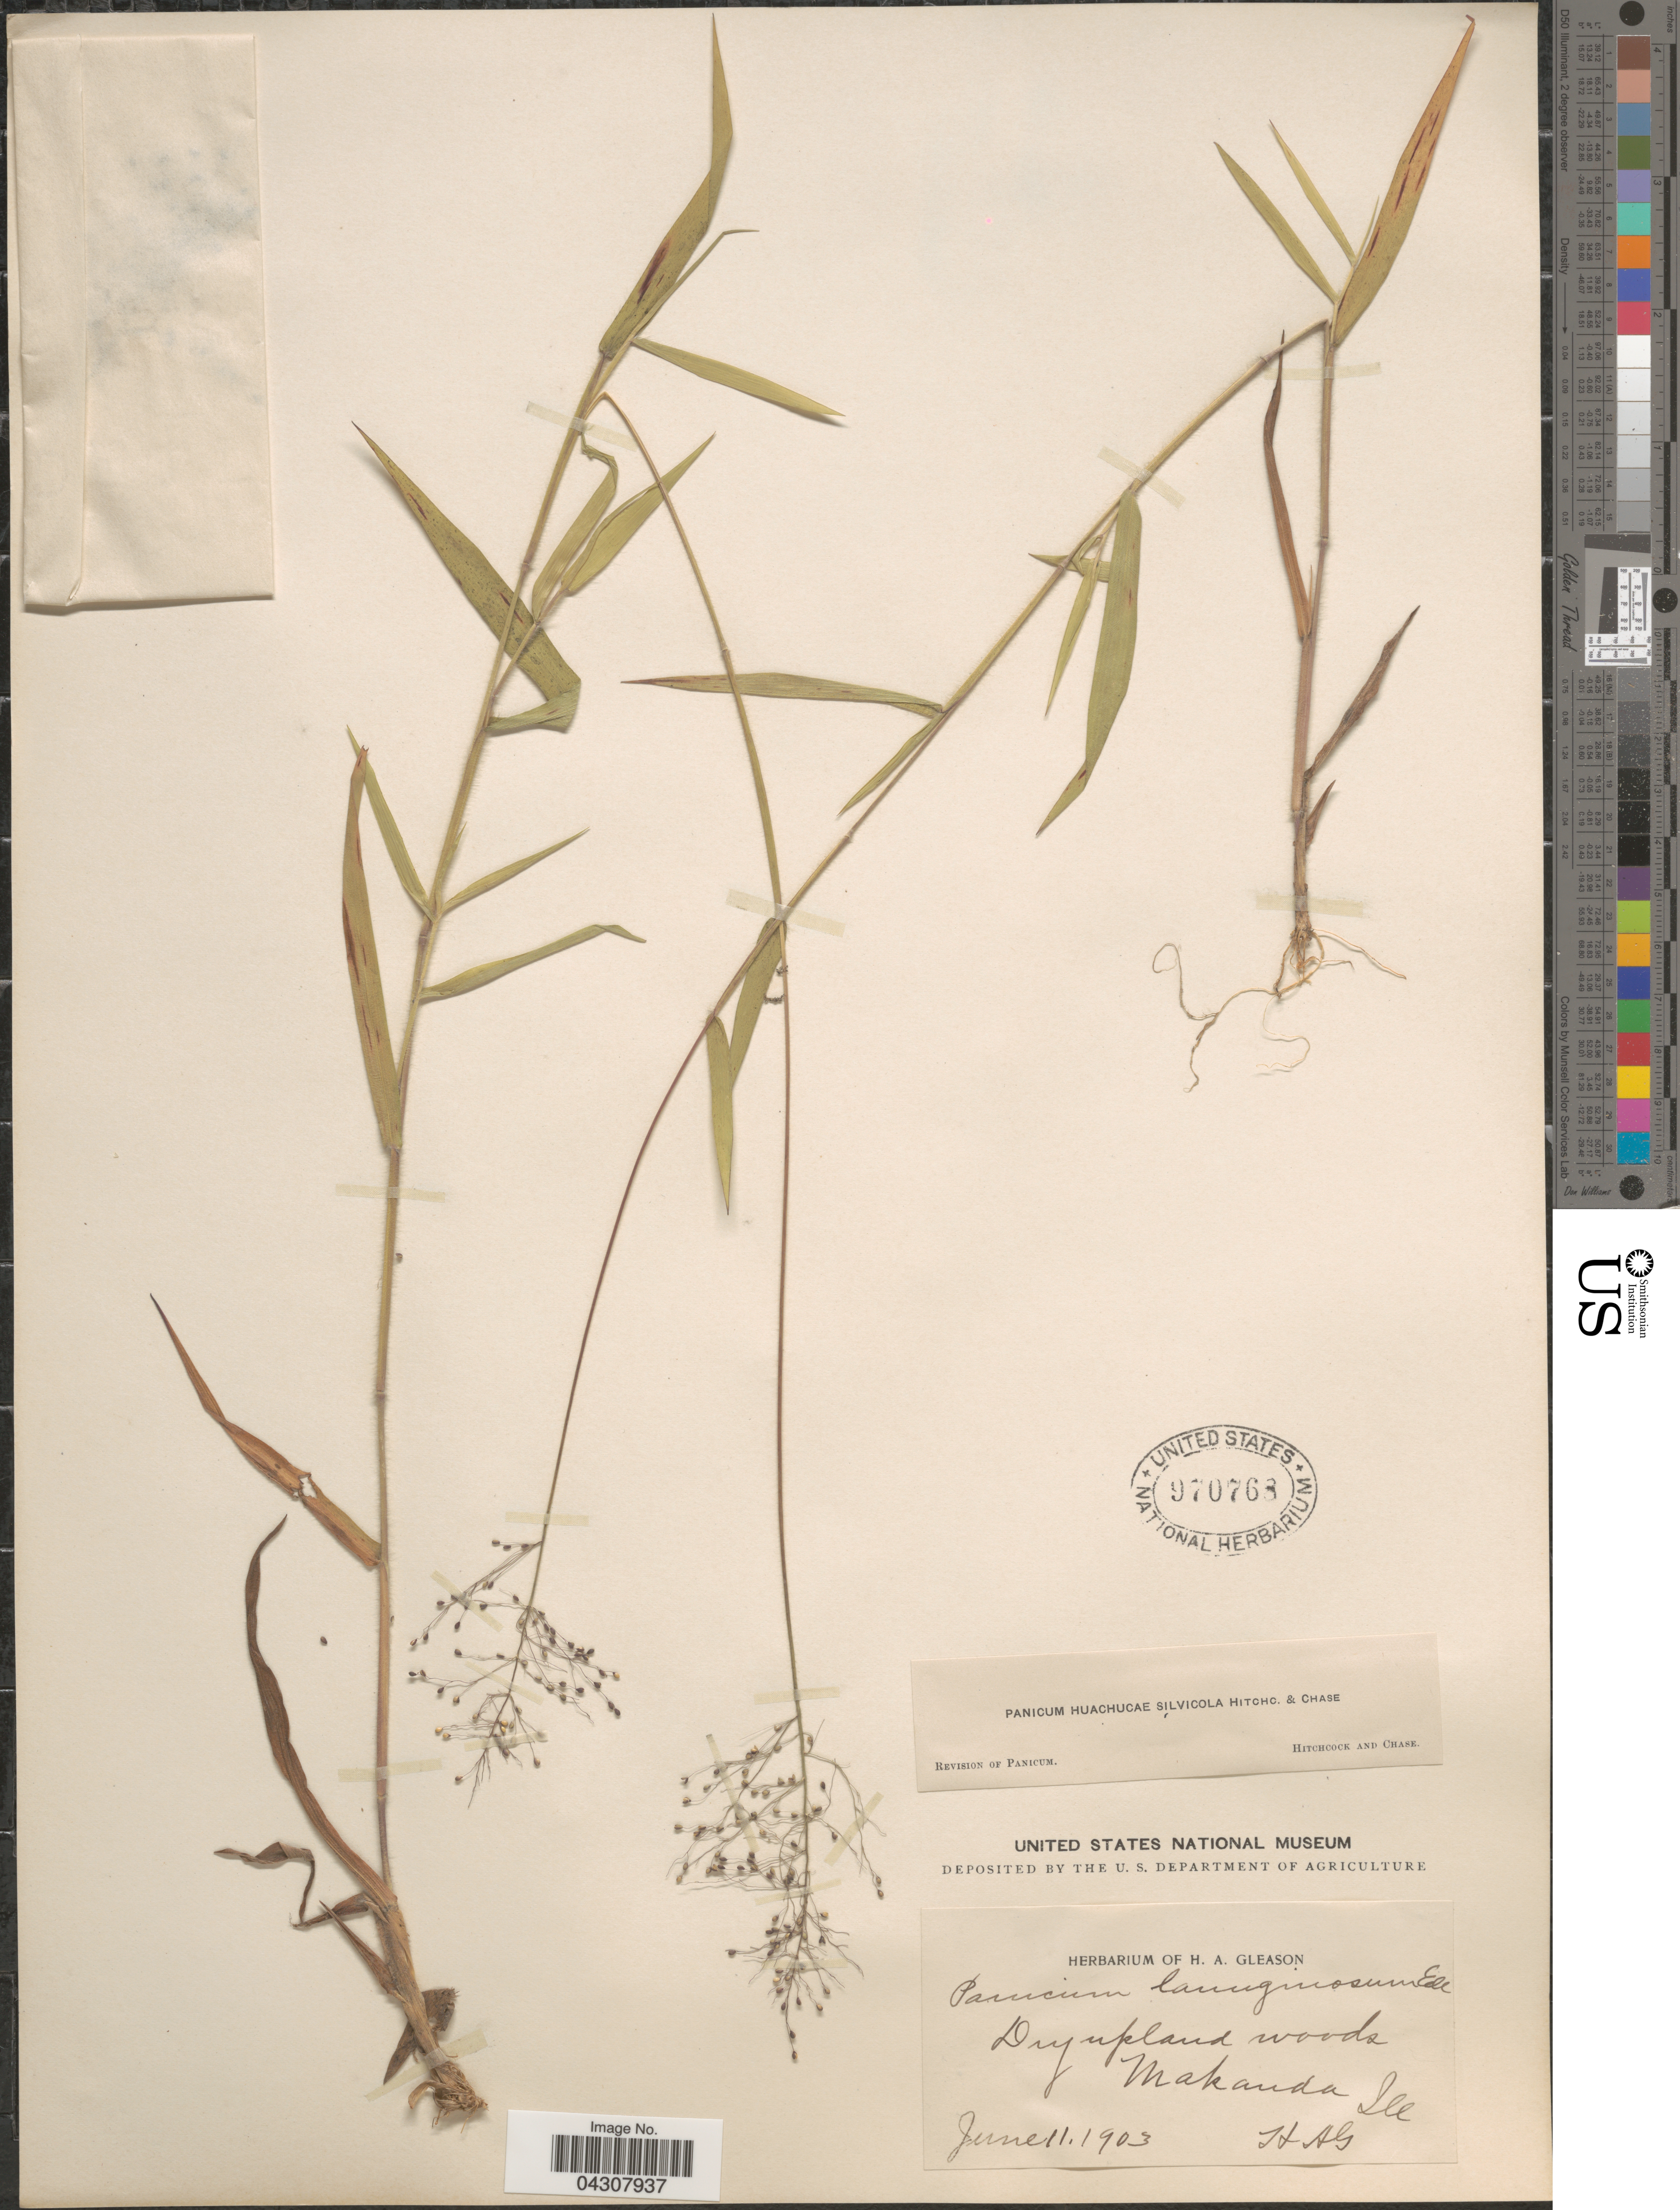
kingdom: Plantae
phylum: Tracheophyta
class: Liliopsida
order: Poales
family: Poaceae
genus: Dichanthelium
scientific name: Dichanthelium acuminatum var. acuminatum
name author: (Sw.) Gould & C.A. Clark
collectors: H. A. Gleason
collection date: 1903-06-11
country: United States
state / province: Illinois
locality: Dry upland woods Makanda.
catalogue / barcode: US 970763